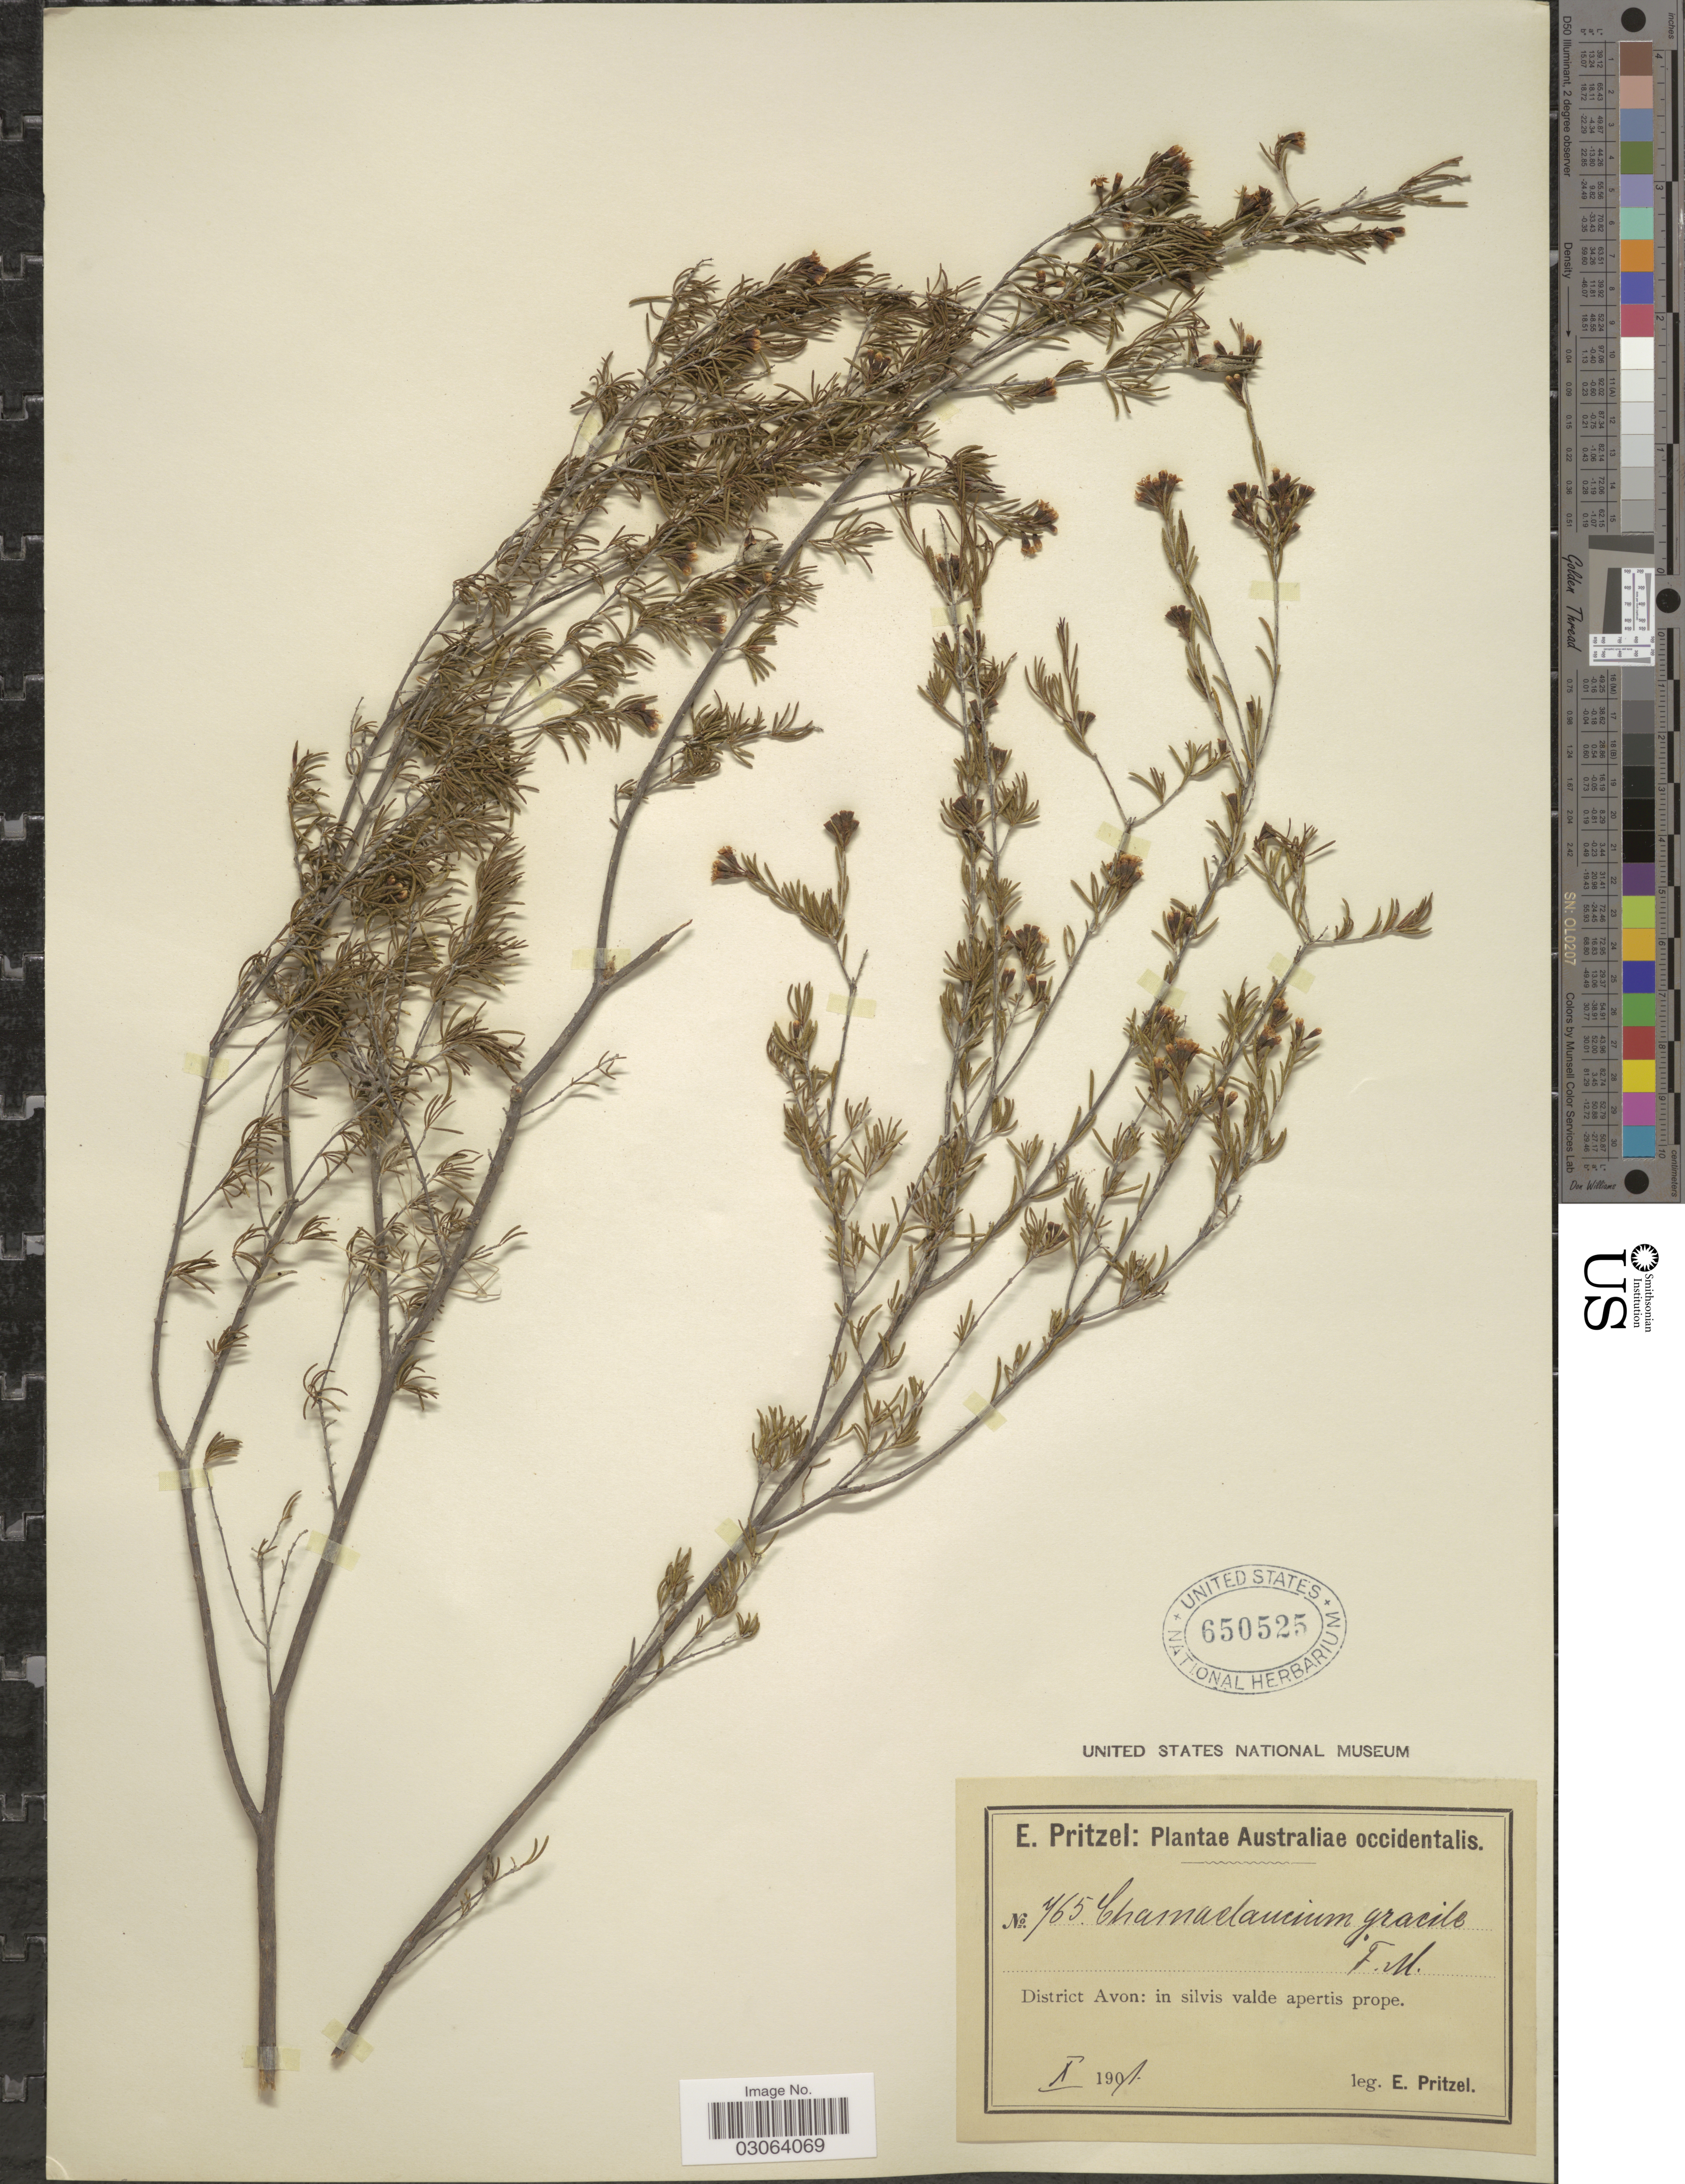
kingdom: Plantae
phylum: Tracheophyta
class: Magnoliopsida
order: Myrtales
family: Myrtaceae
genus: Chamelaucium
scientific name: Chamelaucium gracile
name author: F. Muell.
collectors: E. G. Pritzel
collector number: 765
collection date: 1901-10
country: Australia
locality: Australiae occidentalis, District Avon: in silvis valde apertis prope.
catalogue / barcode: US 650525